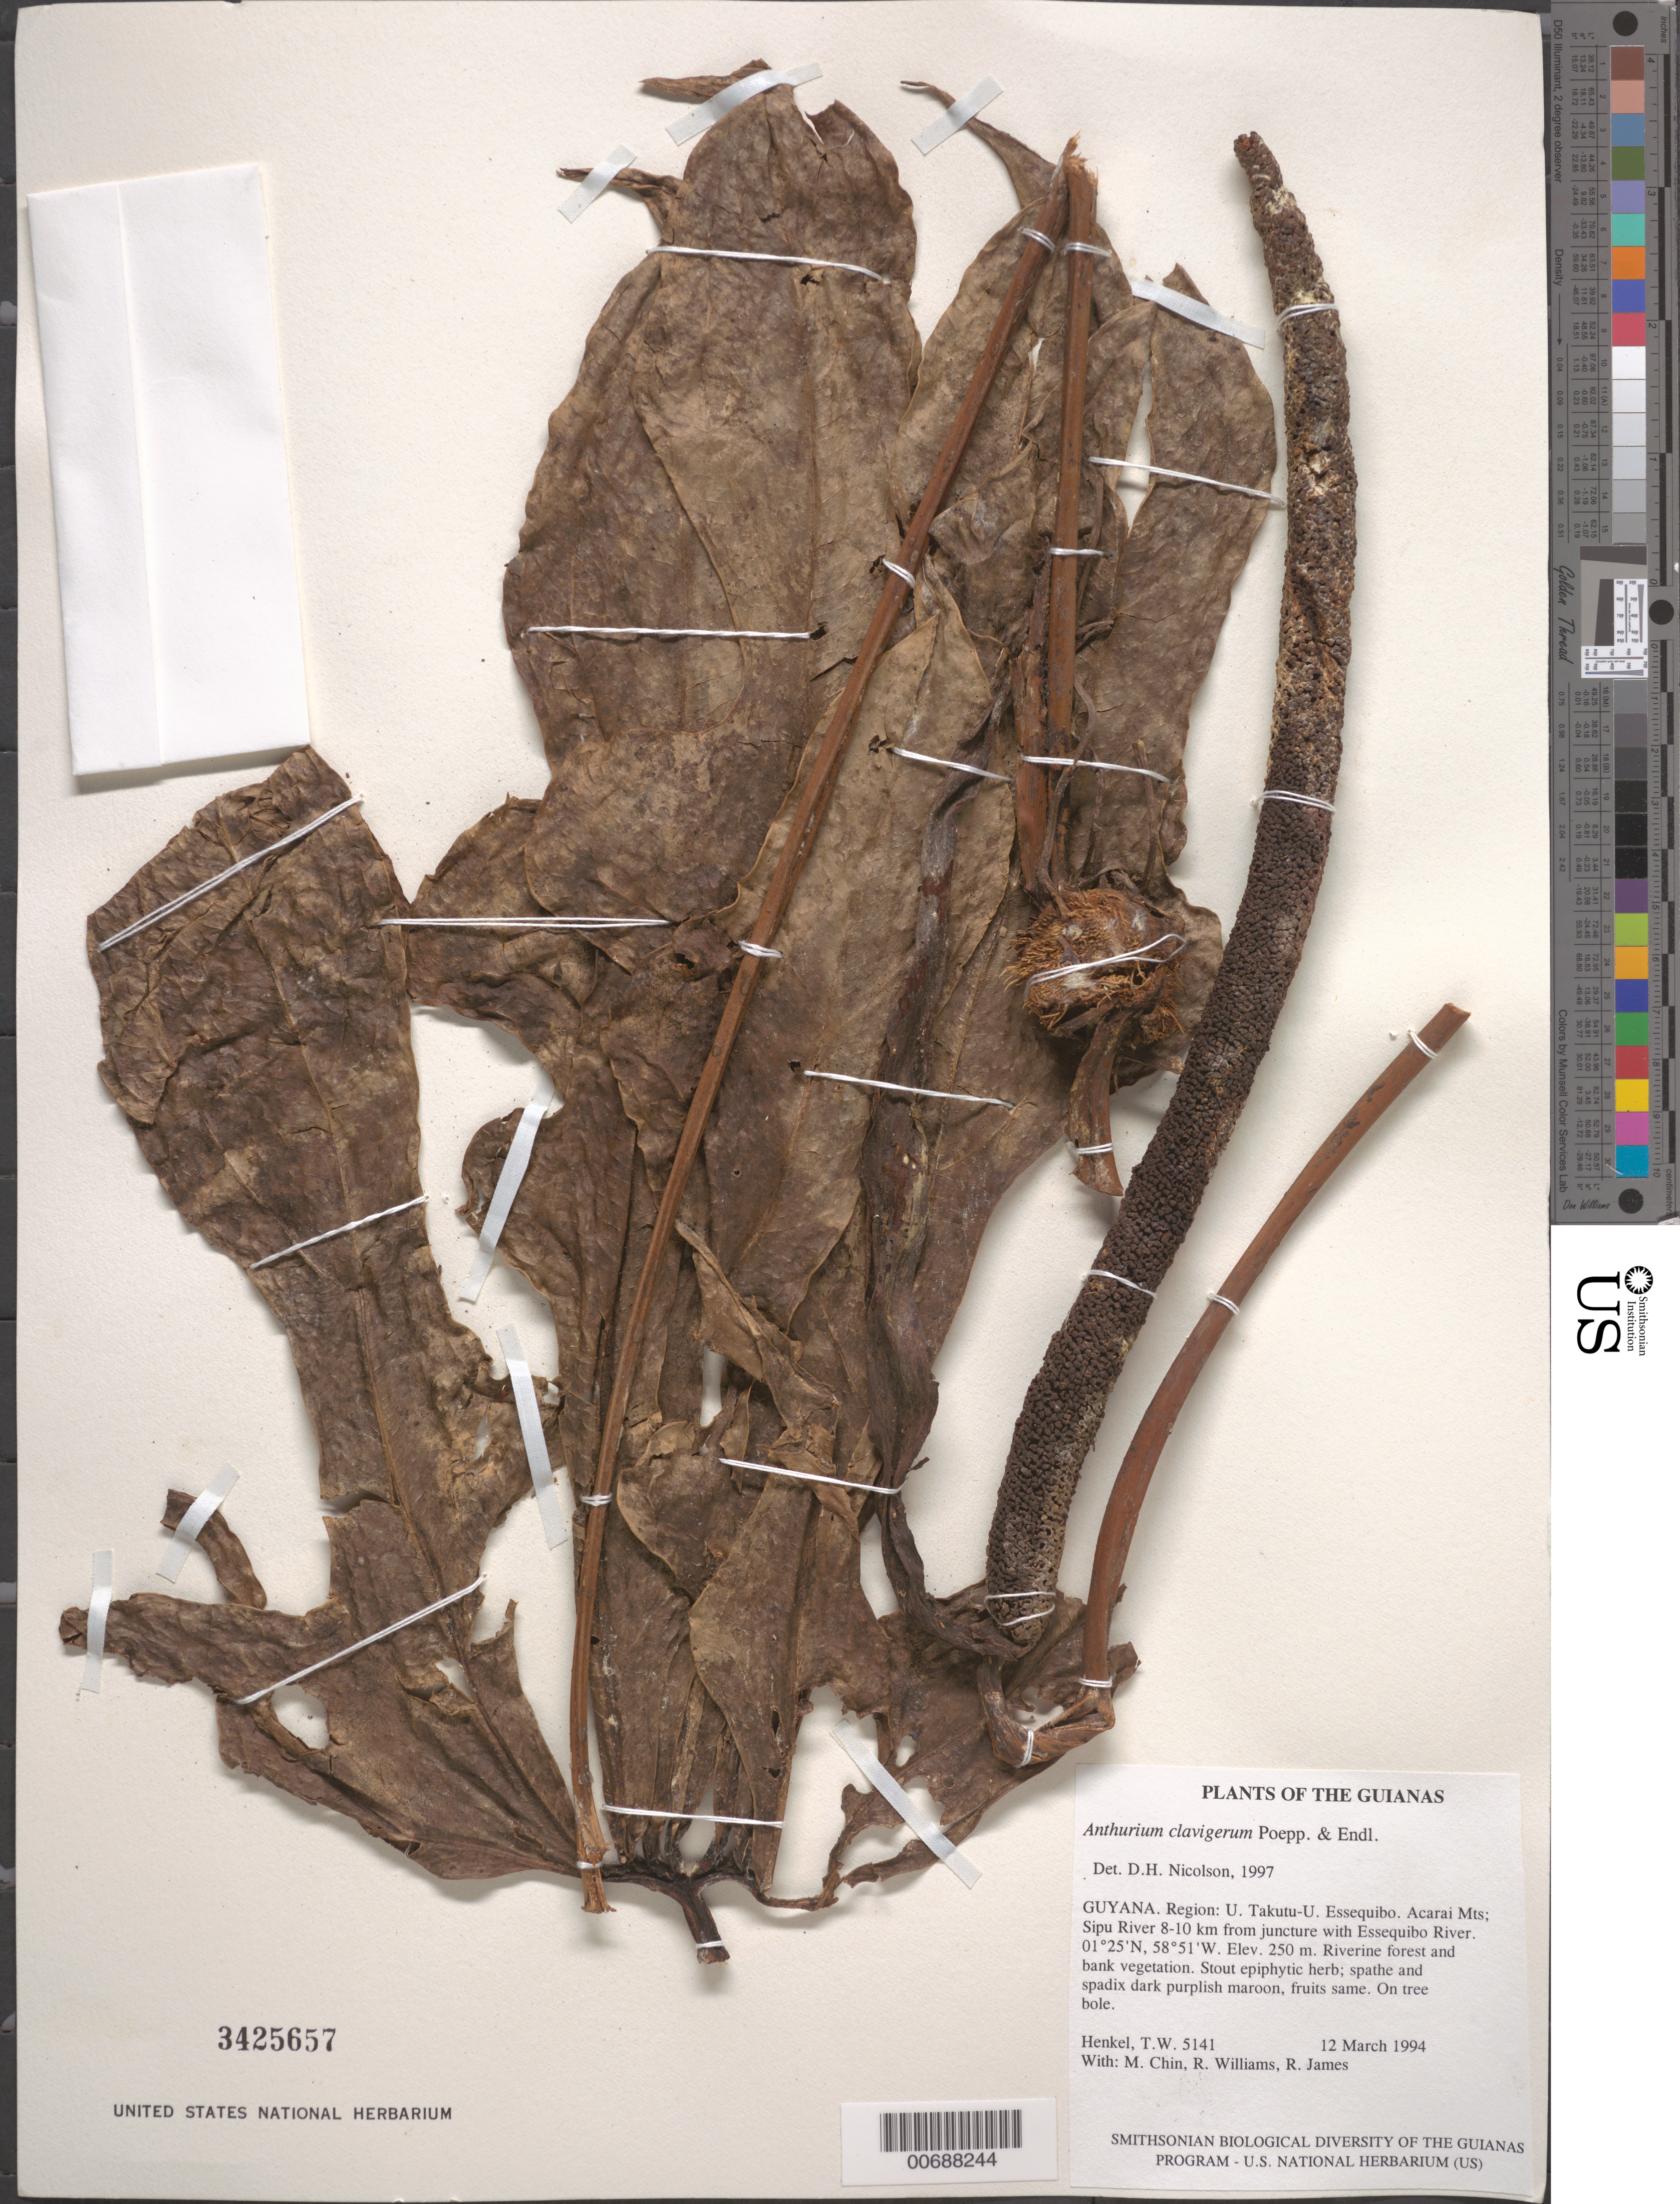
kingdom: Plantae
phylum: Tracheophyta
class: Liliopsida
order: Alismatales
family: Araceae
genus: Anthurium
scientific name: Anthurium clavigerum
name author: Poepp. & Endl.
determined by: Nicolson, Dan H.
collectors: T. Henkel, M. Chin, R. Williams & R. James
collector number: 5141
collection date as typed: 12 March 1994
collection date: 1994-03-12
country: Guyana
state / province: U. Takutu-U. Essequibo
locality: Acarai Mts; Sipu River 8-10 km from juncture with Essequibo River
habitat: Riverine forest and bank vegetation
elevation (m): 250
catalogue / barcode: US 3425657